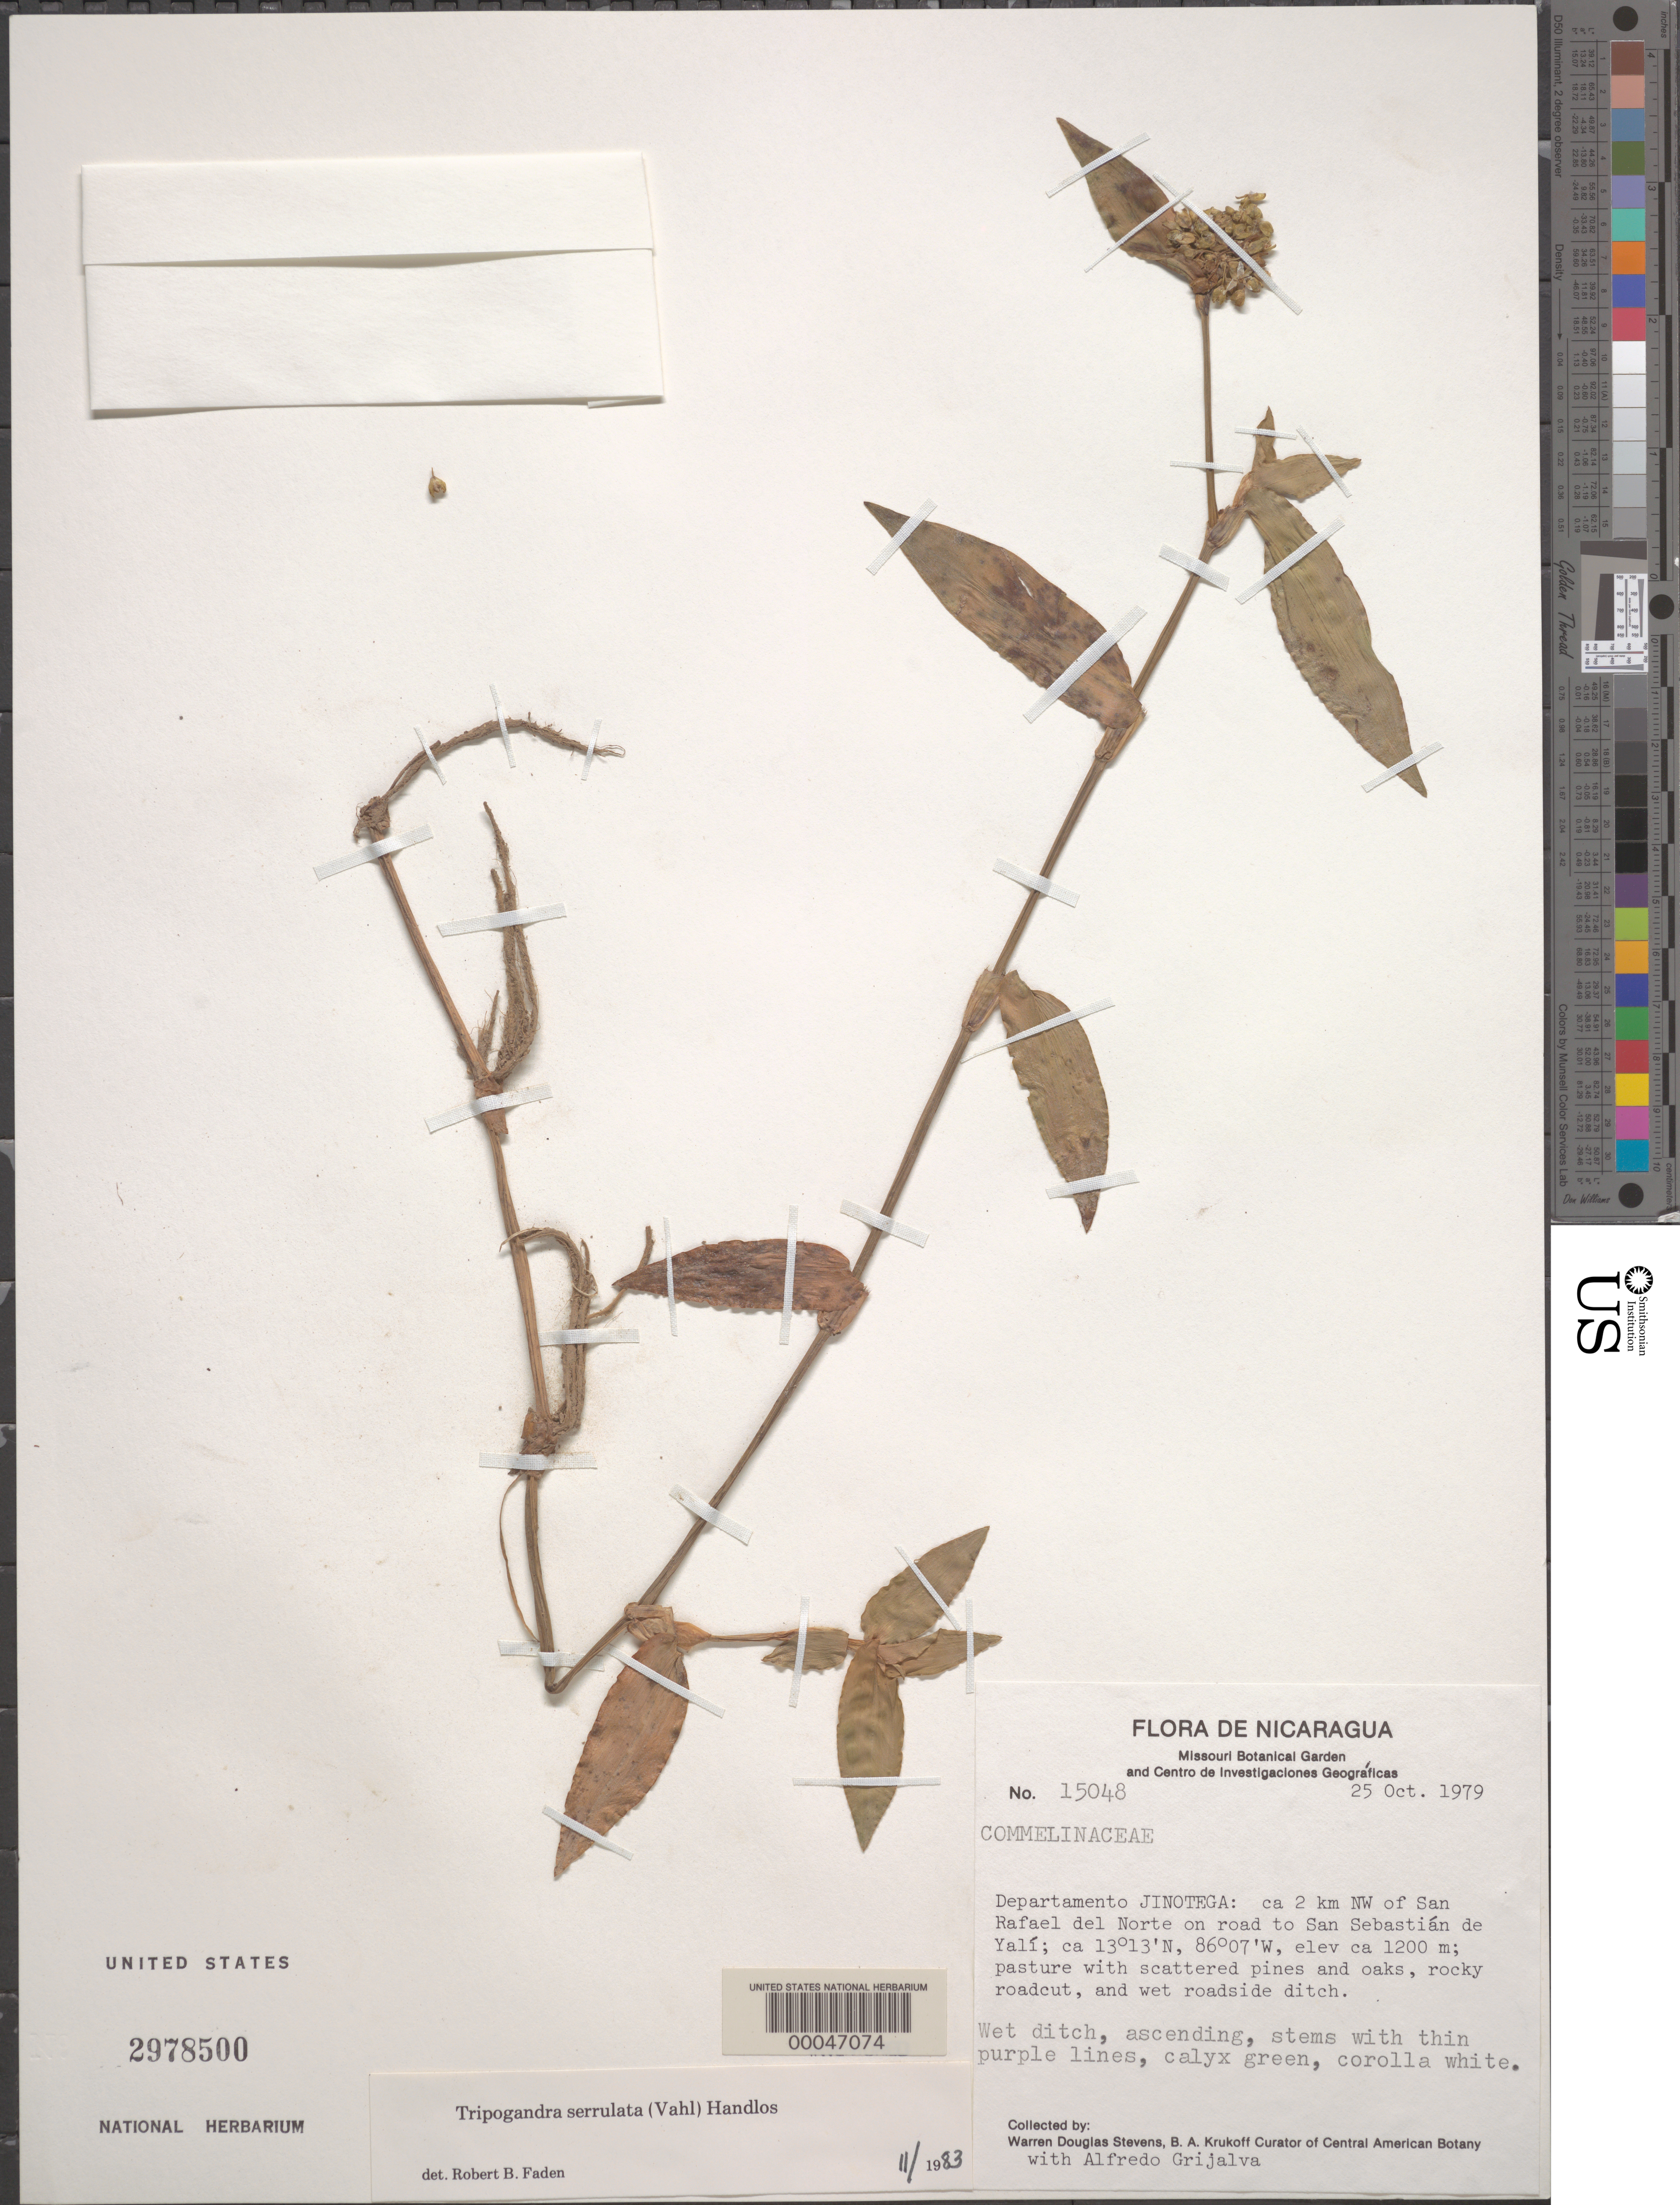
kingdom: Plantae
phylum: Tracheophyta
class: Liliopsida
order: Commelinales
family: Commelinaceae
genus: Tripogandra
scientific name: Tripogandra serrulata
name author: (Vahl) Handlos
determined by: Faden, Robert B., (US), Smithsonian Institution - National Museum of Natural History (UNITED STATES)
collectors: W. D. Stevens & A. Grijalva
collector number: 15048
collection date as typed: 25 Oct 1979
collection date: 1979-10-25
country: Nicaragua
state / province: Jinotega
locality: Nw of san rafael del norte, road to san sebastian de yali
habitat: Wet roadside ditch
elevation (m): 1200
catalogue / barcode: US 2978500